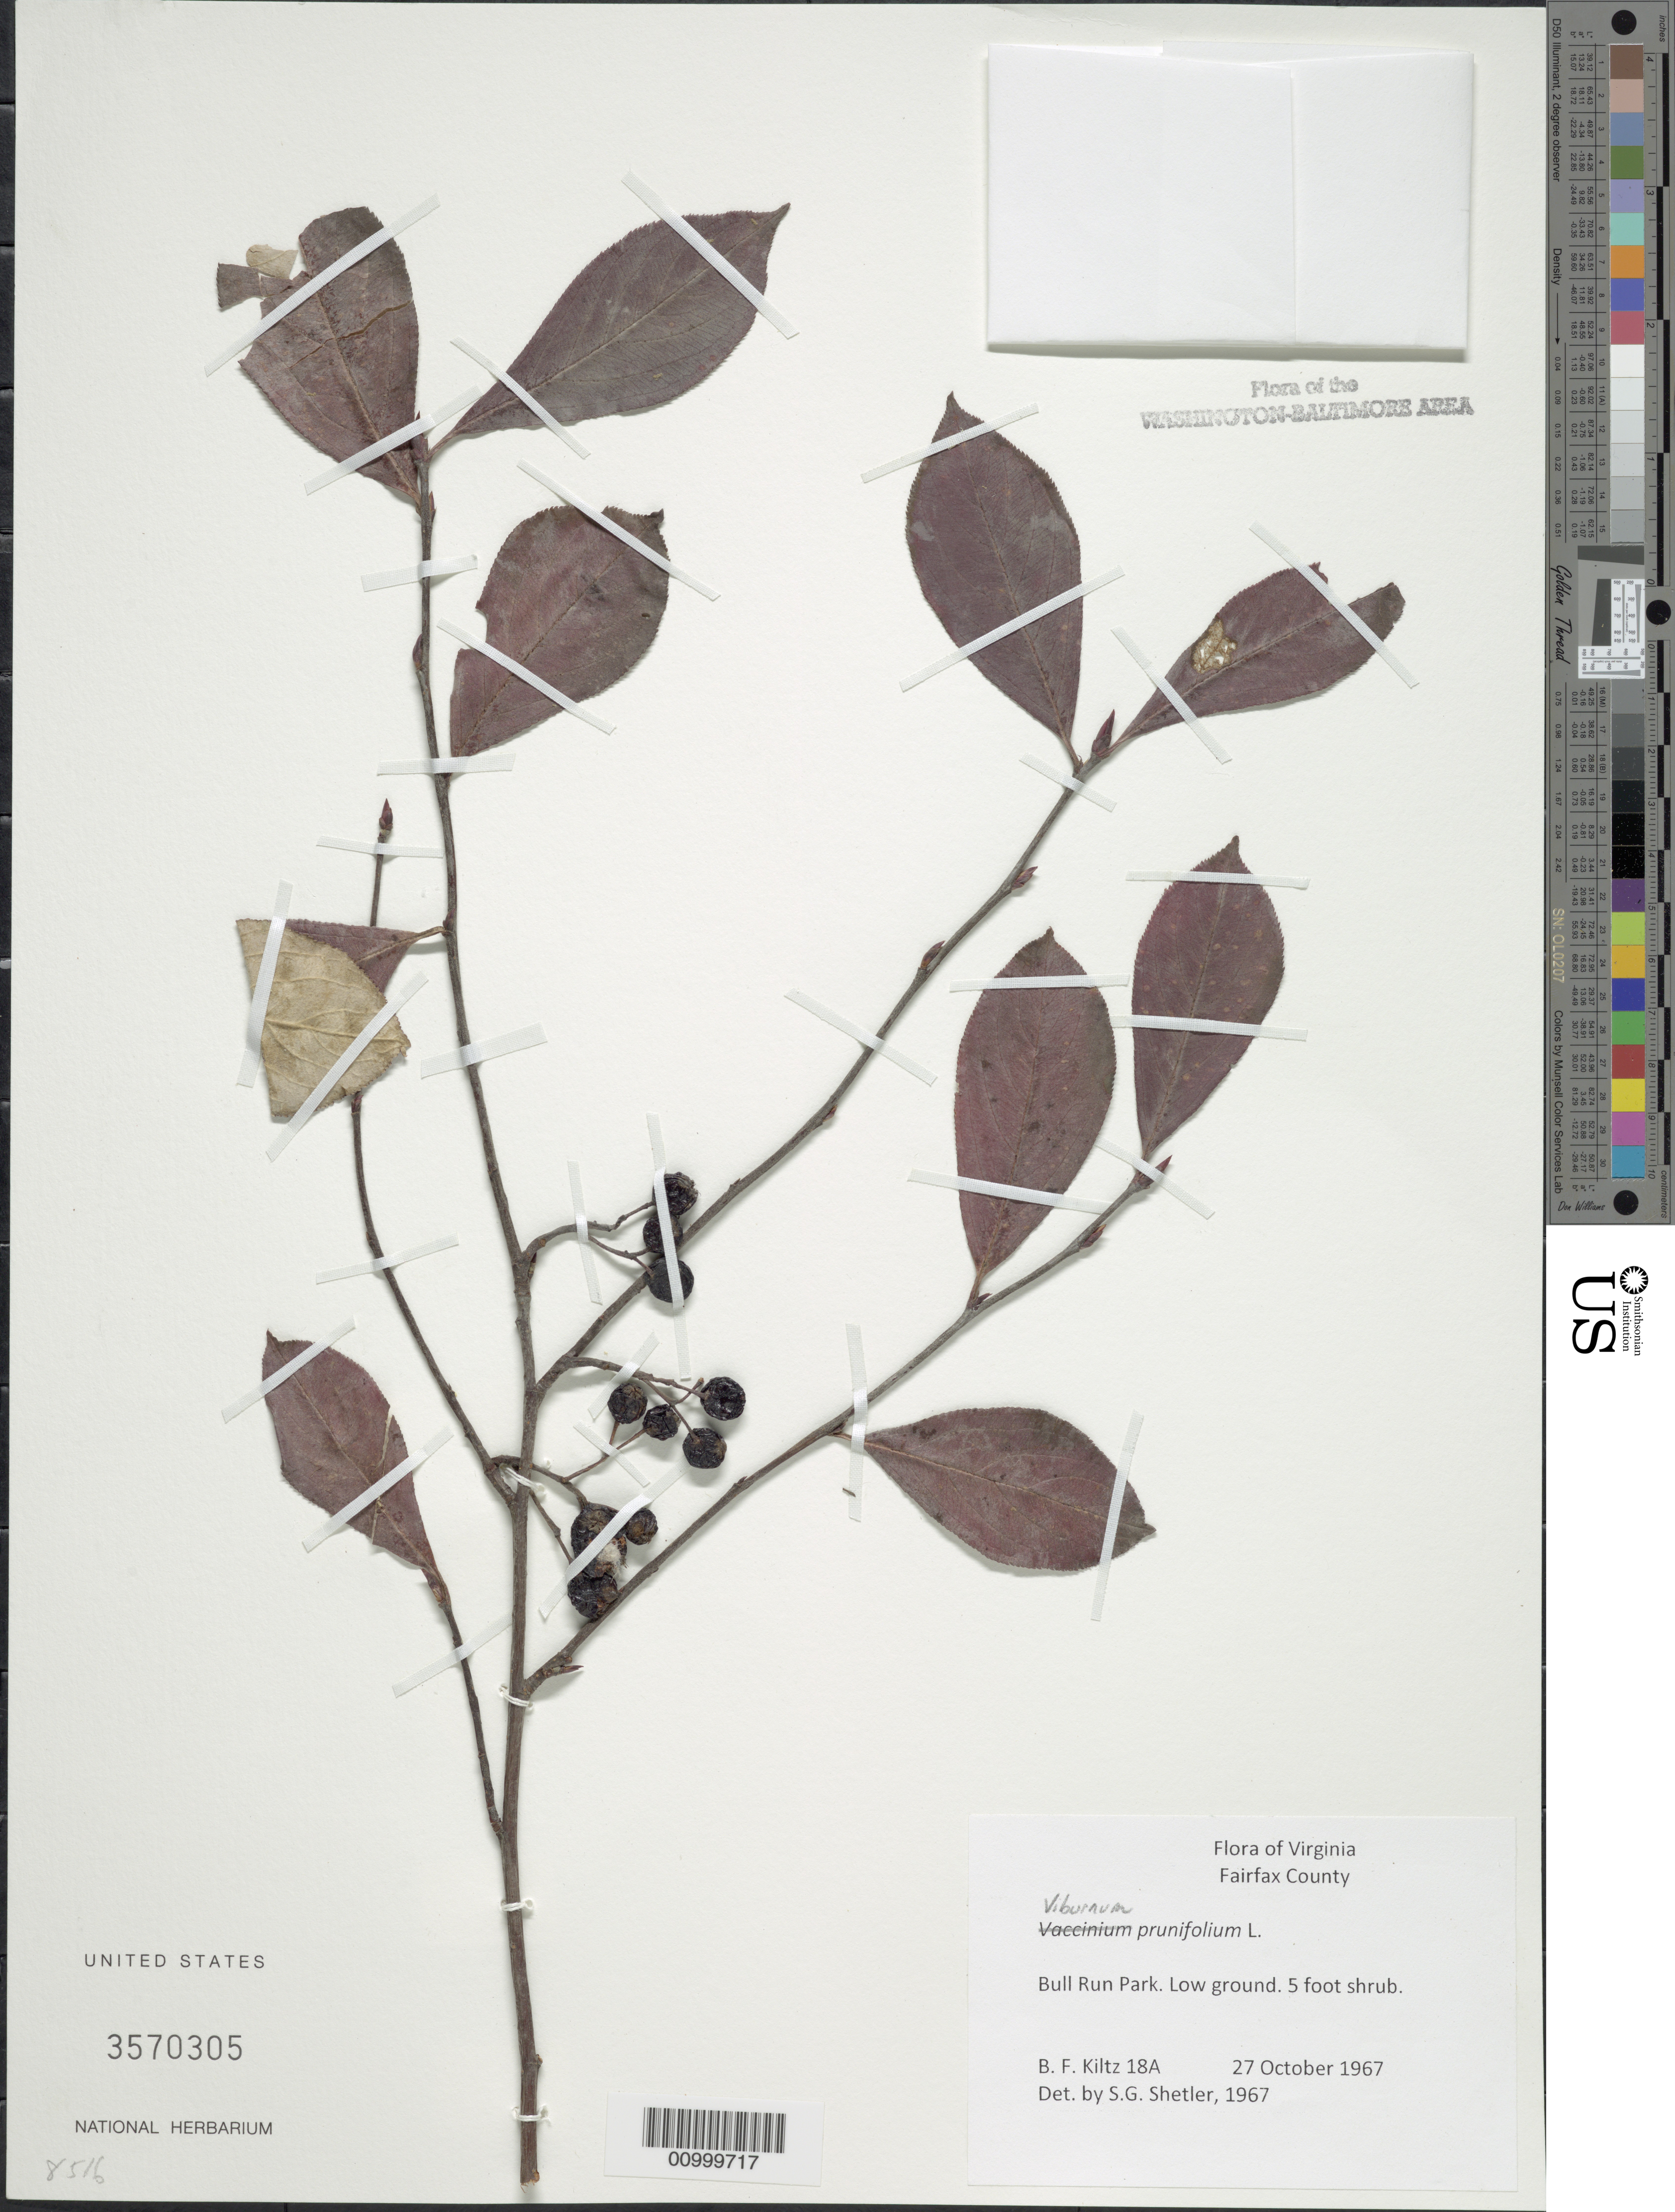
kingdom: Plantae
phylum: Tracheophyta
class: Magnoliopsida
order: Dipsacales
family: Viburnaceae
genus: Viburnum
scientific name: Viburnum prunifolium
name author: L.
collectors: B. Kiltz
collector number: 18A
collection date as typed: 27 Oct 1967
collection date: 1967-10-27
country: United States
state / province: Virginia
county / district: Fairfax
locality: Bull Run Park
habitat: Low ground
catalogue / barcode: US 3570305